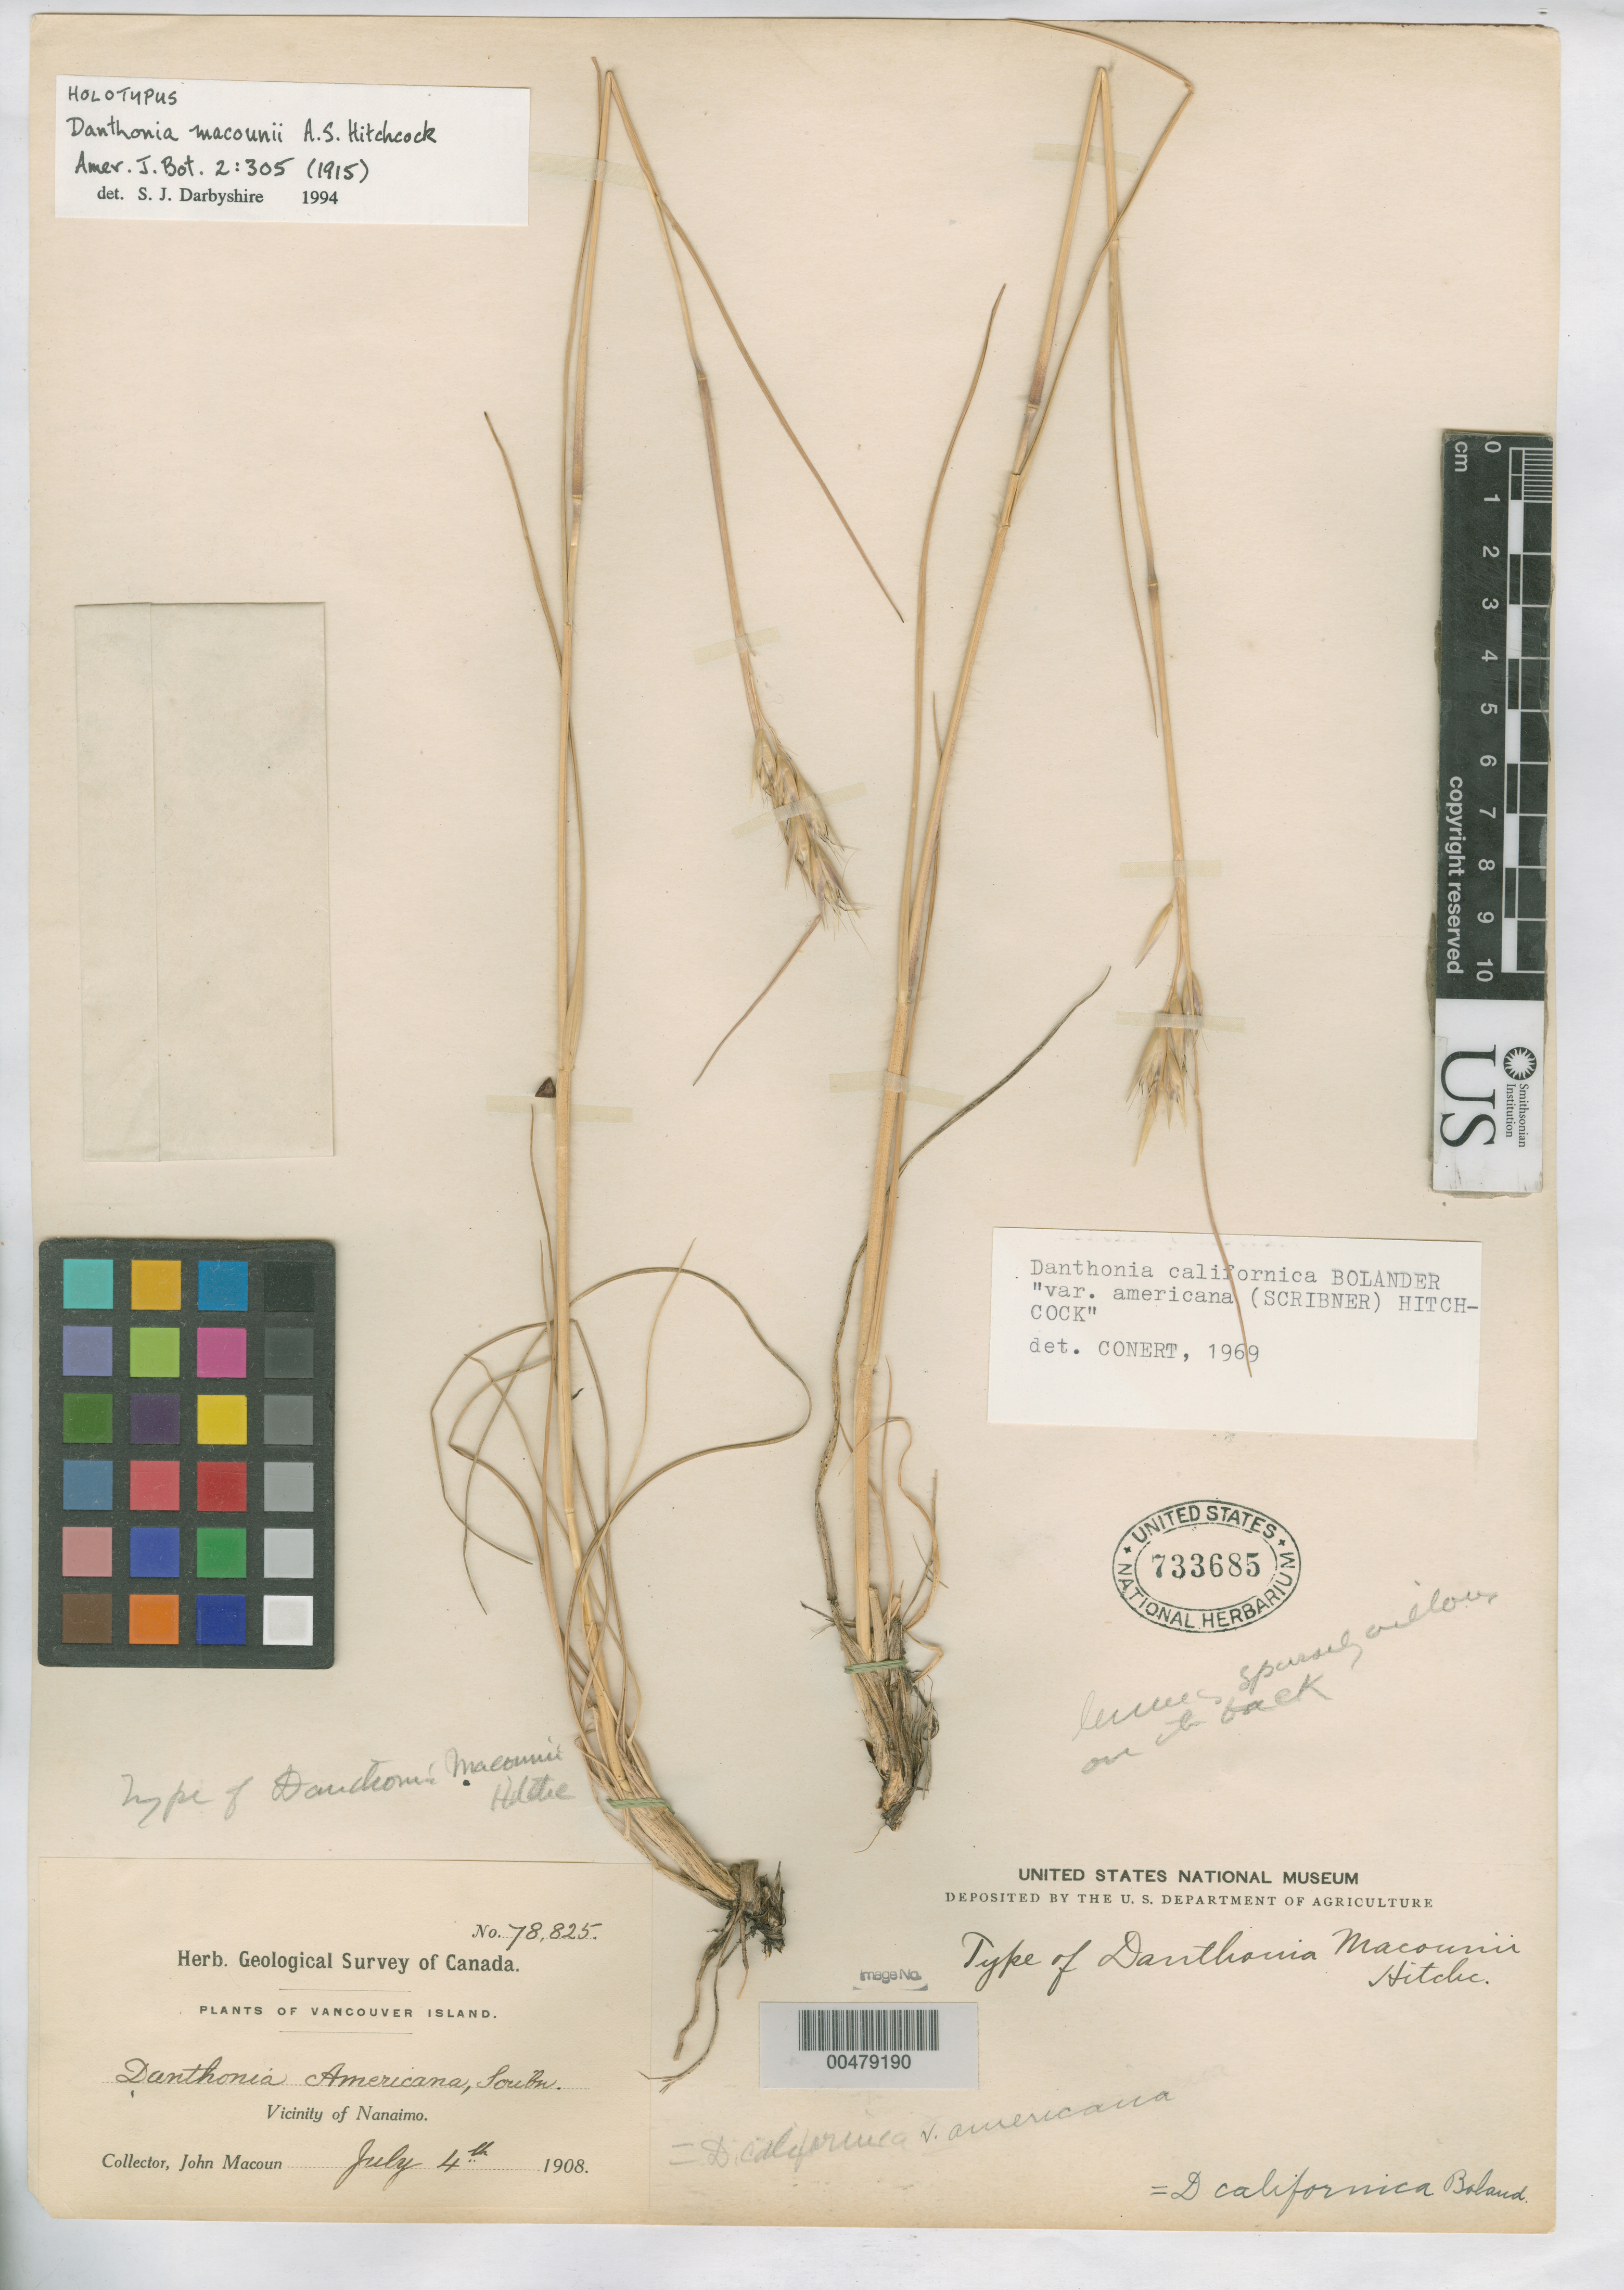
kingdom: Plantae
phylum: Tracheophyta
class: Liliopsida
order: Poales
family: Poaceae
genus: Danthonia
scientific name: Danthonia macounii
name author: Hitchc.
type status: Holotype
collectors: J. Macoun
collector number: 78825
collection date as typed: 04 Jul 1908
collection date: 1908-07-04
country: Canada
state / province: British Columbia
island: Vancouver Island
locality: Vicinity of Nanaimo.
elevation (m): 1219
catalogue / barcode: US 733685